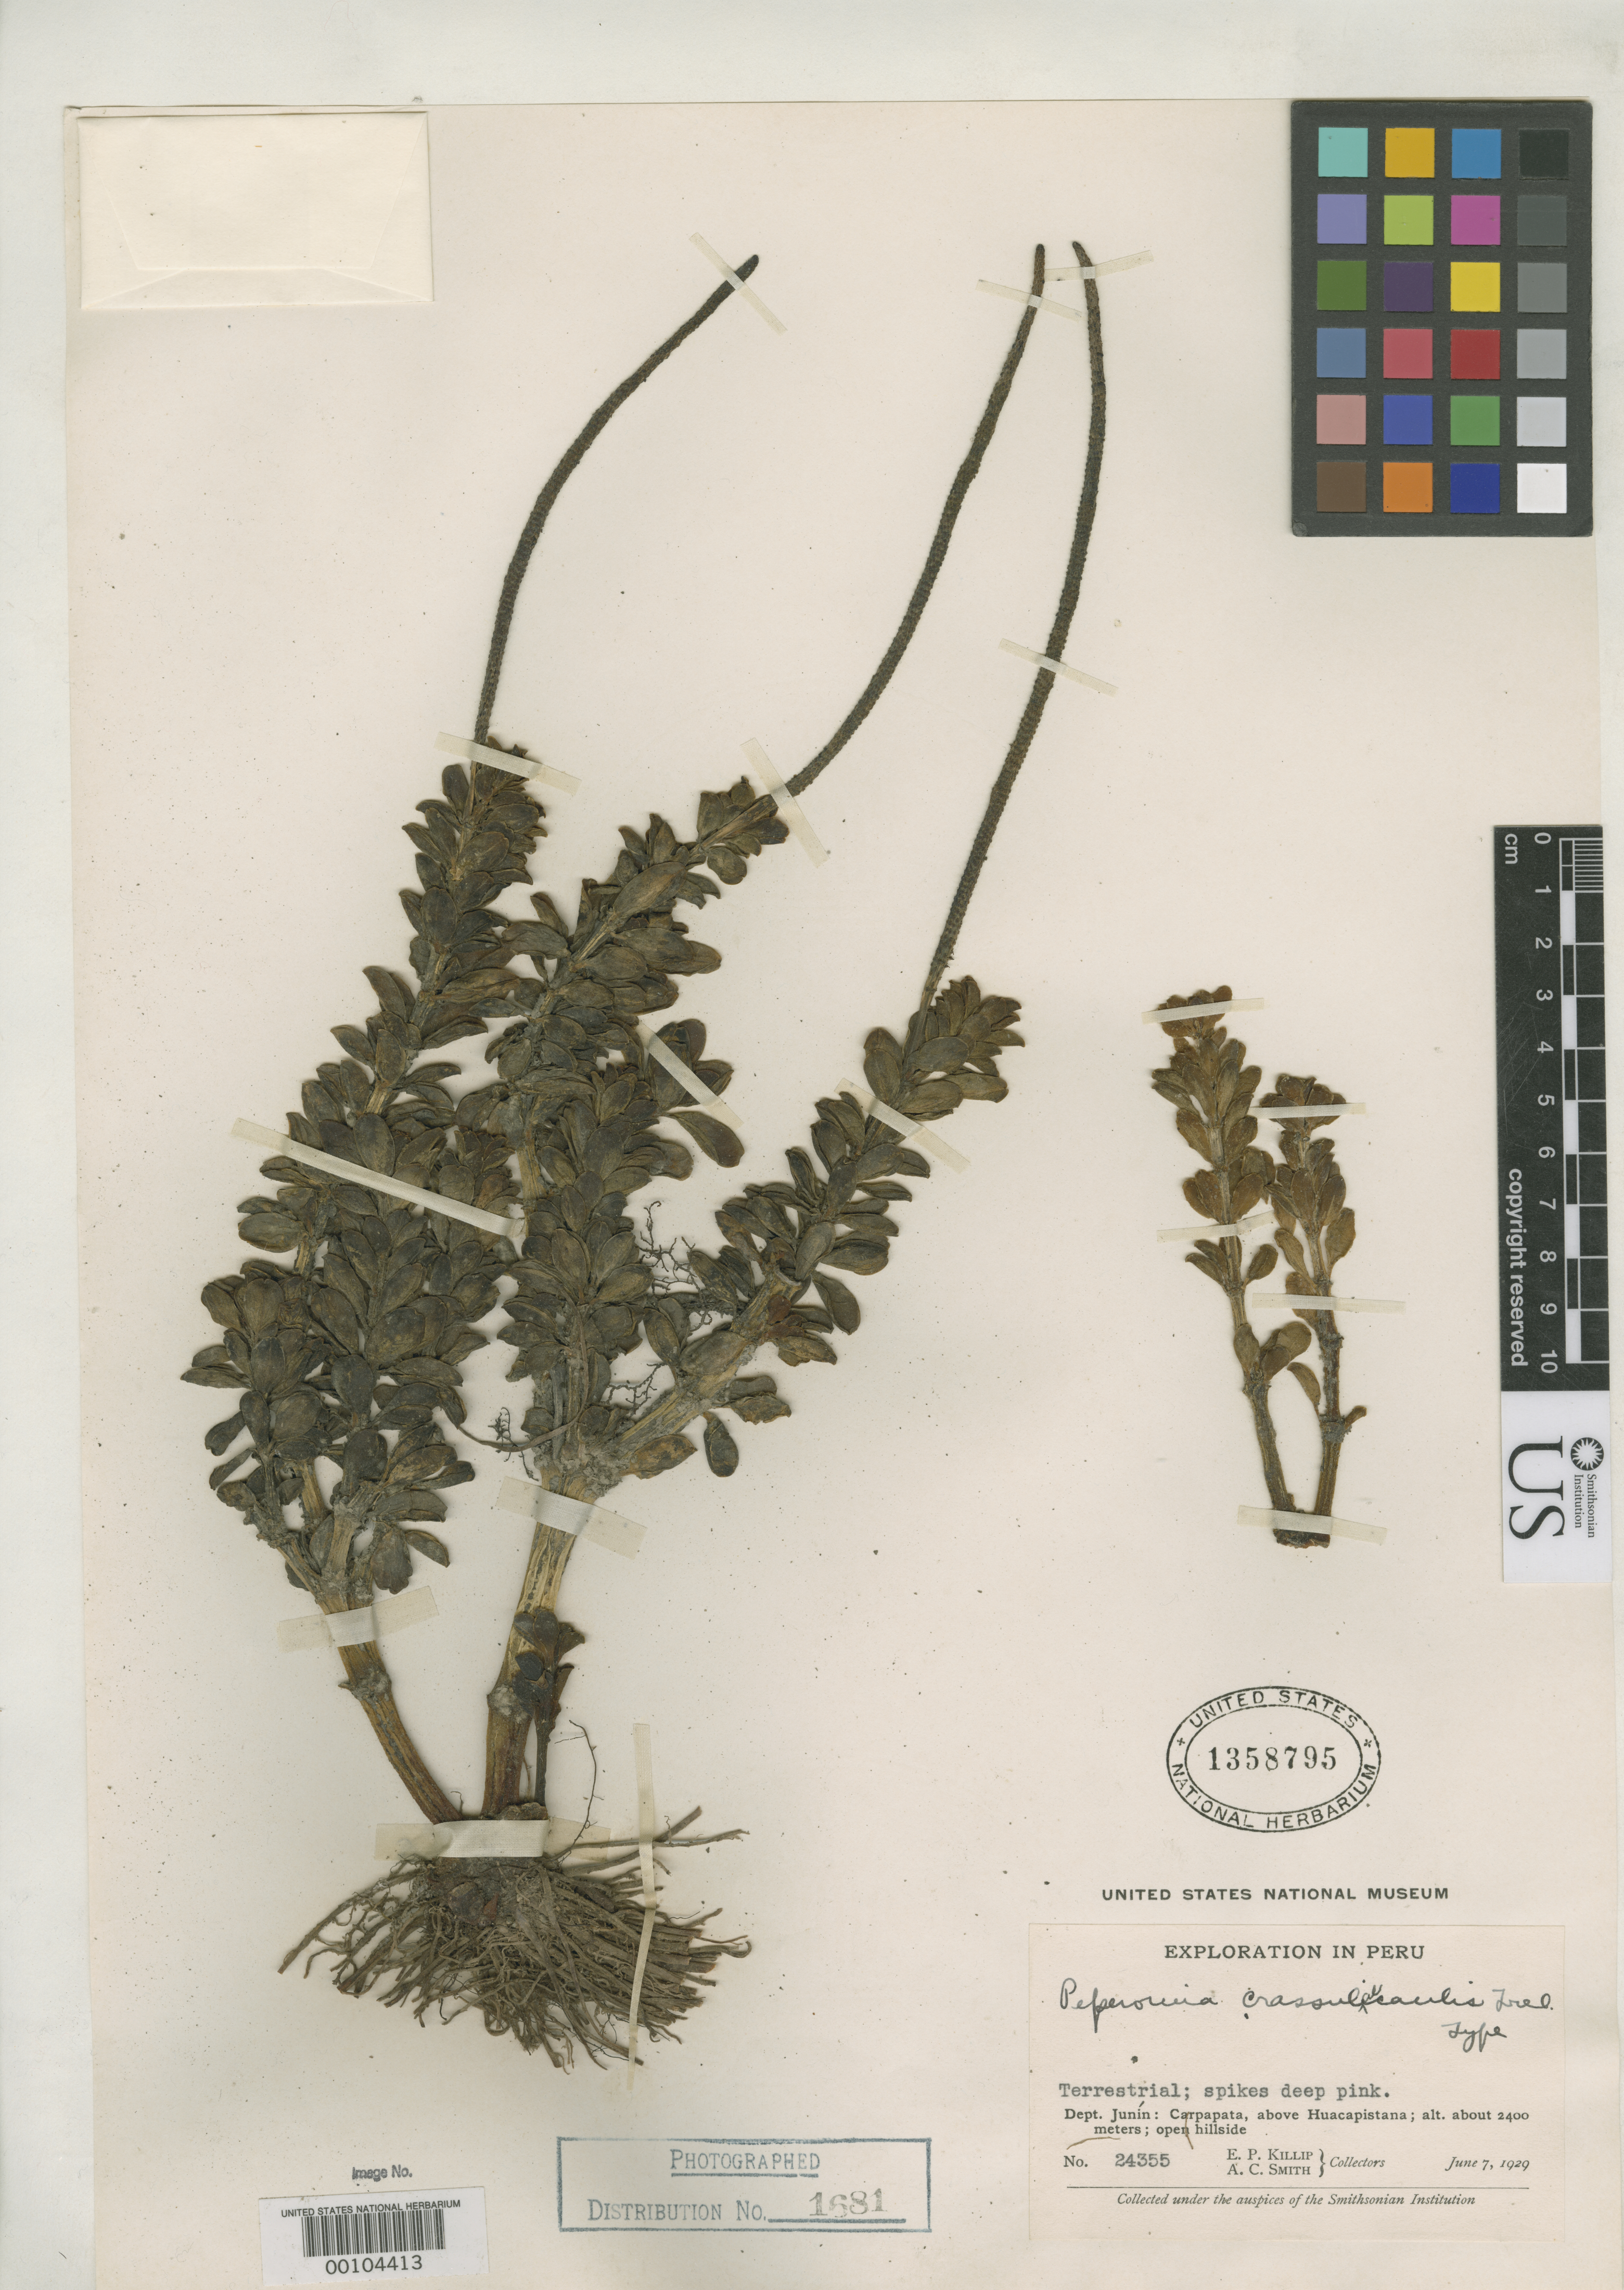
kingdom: Plantae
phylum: Tracheophyta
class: Magnoliopsida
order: Piperales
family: Piperaceae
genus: Peperomia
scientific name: Peperomia crassulaecaulis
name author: Trel. in J.F. Macbr.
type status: Holotype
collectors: E. P. Killip & A. C. Smith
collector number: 24355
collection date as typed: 07 Jun 1929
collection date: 1929-06-07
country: Peru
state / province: Junín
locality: Carpapata, above Huacapistana.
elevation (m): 2400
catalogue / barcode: US 1358795